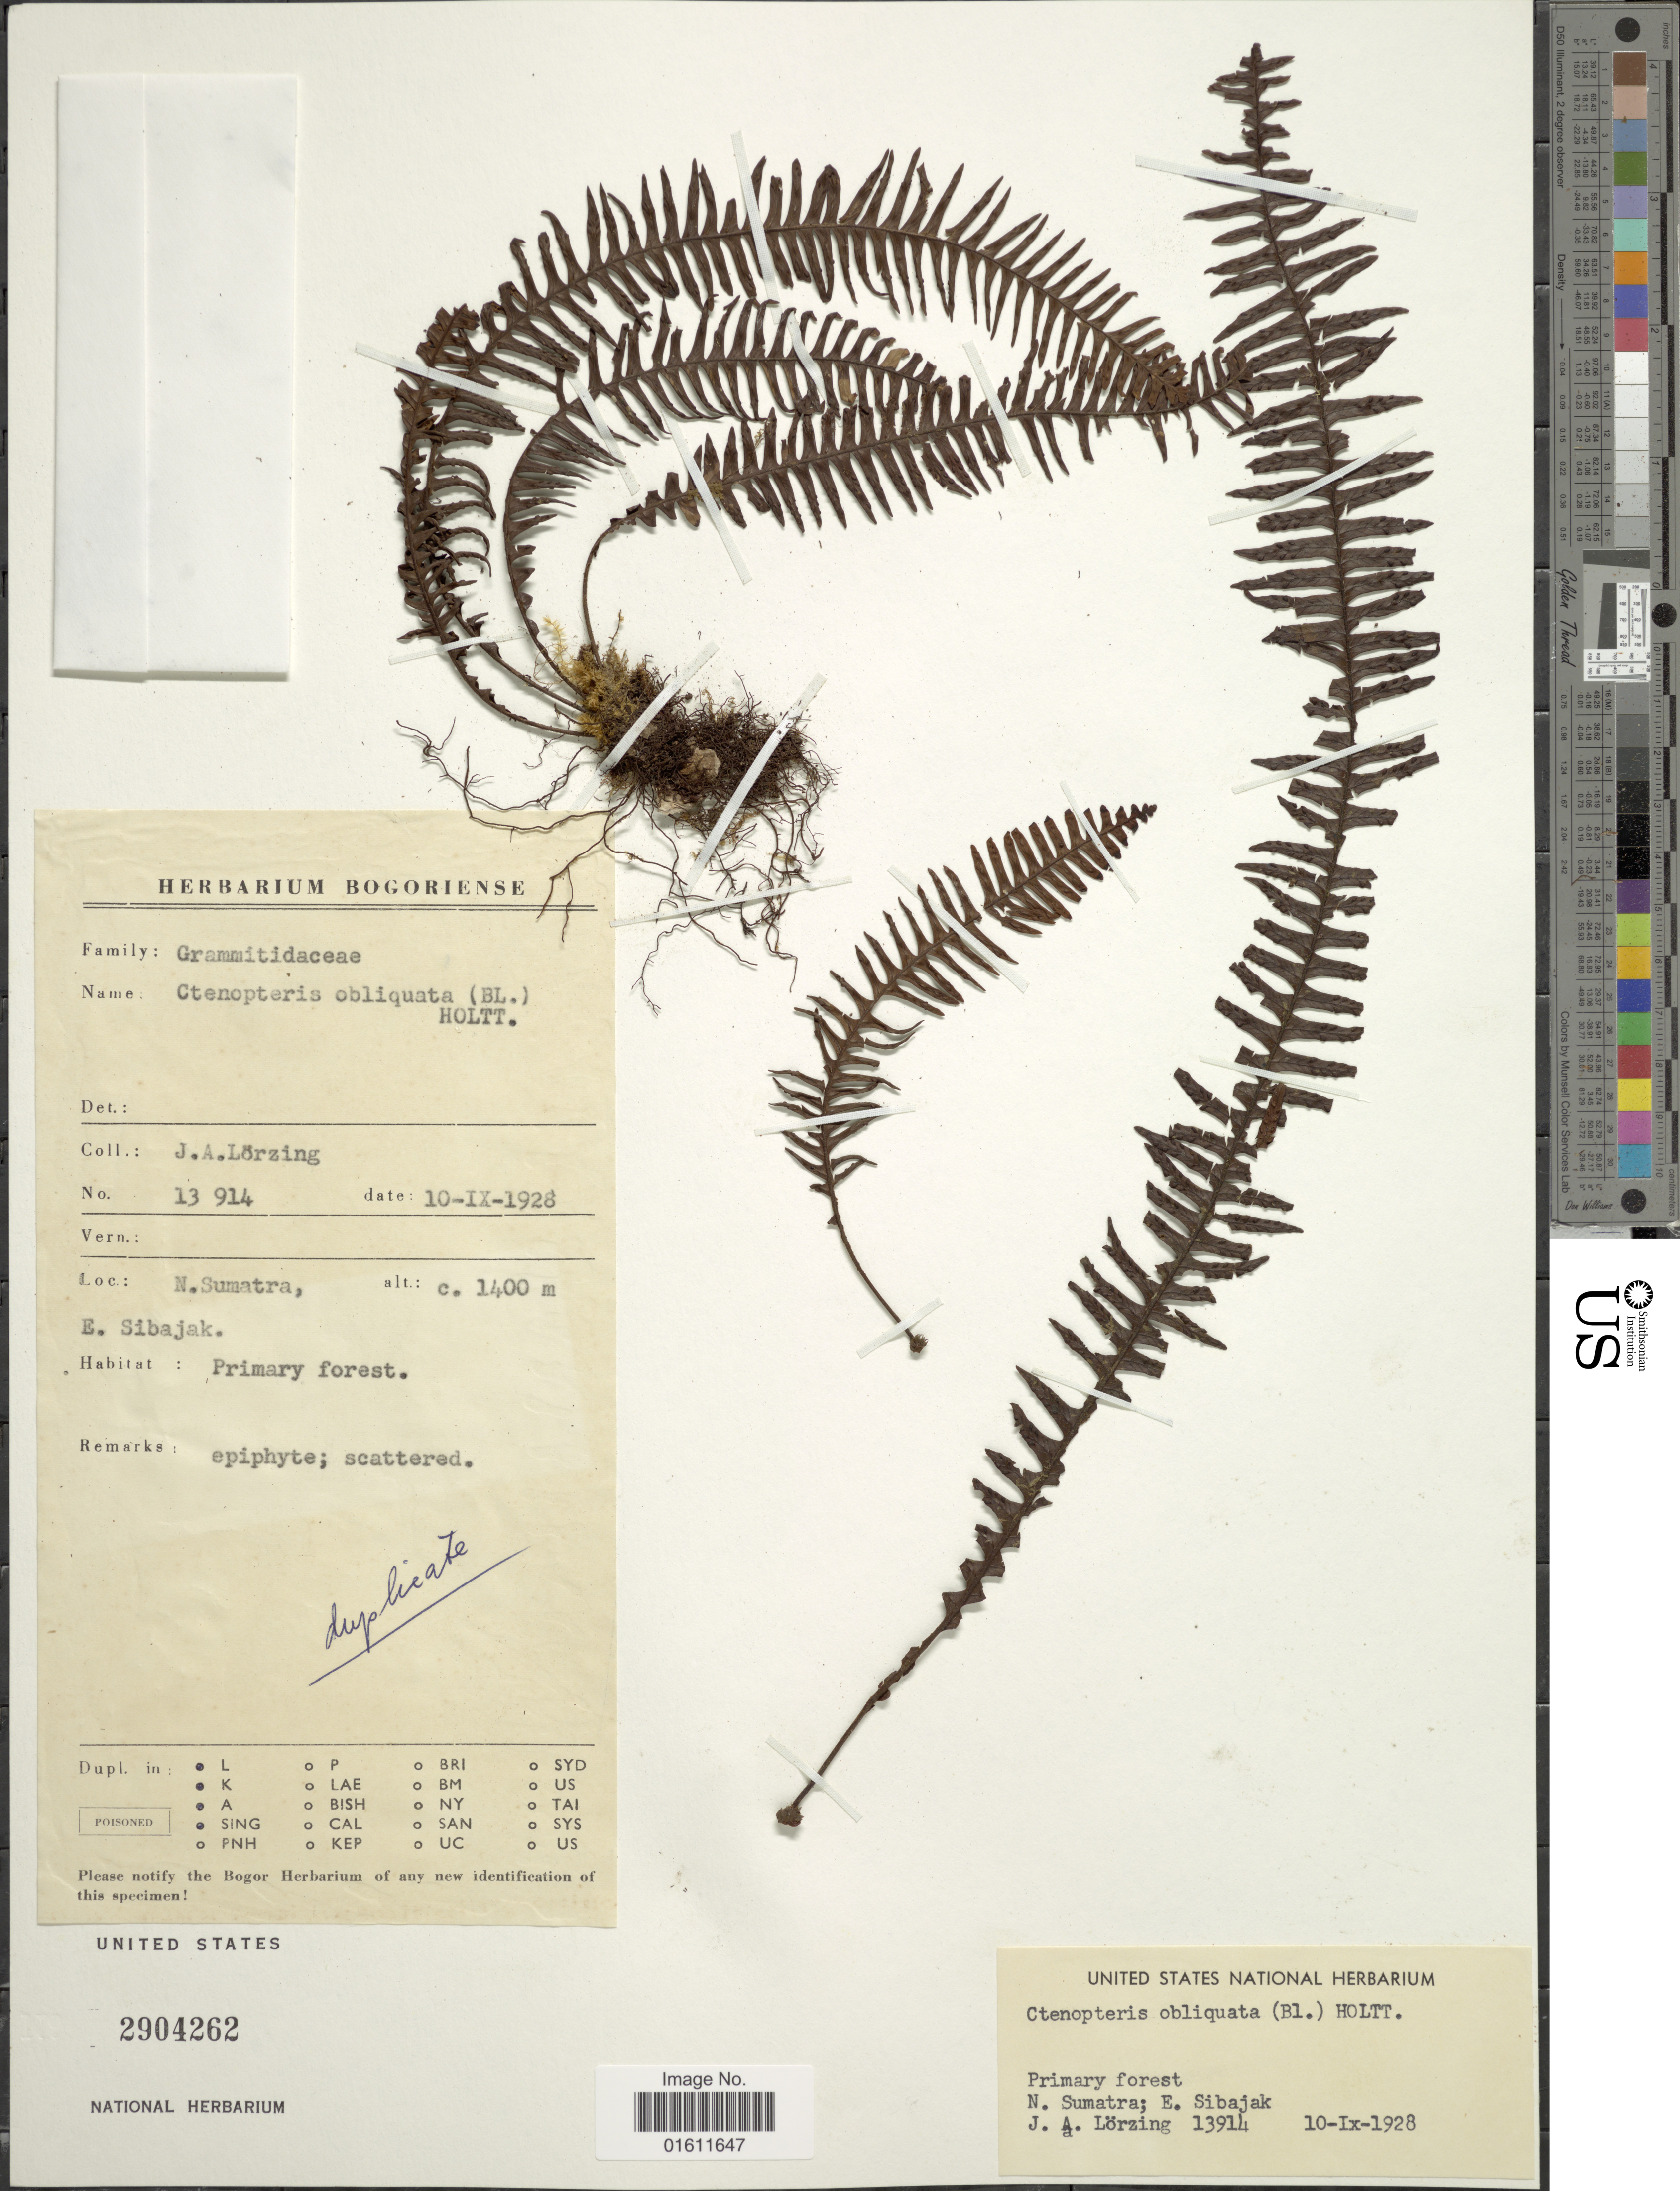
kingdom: Plantae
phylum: Tracheophyta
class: Polypodiopsida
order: Polypodiales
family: Polypodiaceae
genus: Prosaptia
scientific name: Prosaptia obliquata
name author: (Blume) Mett.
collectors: J. Lorzing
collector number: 13914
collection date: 1928-09-10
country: Indonesia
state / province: Sumatra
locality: N. Sumatra, E. Sibajak.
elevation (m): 1400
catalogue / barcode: US 2904262